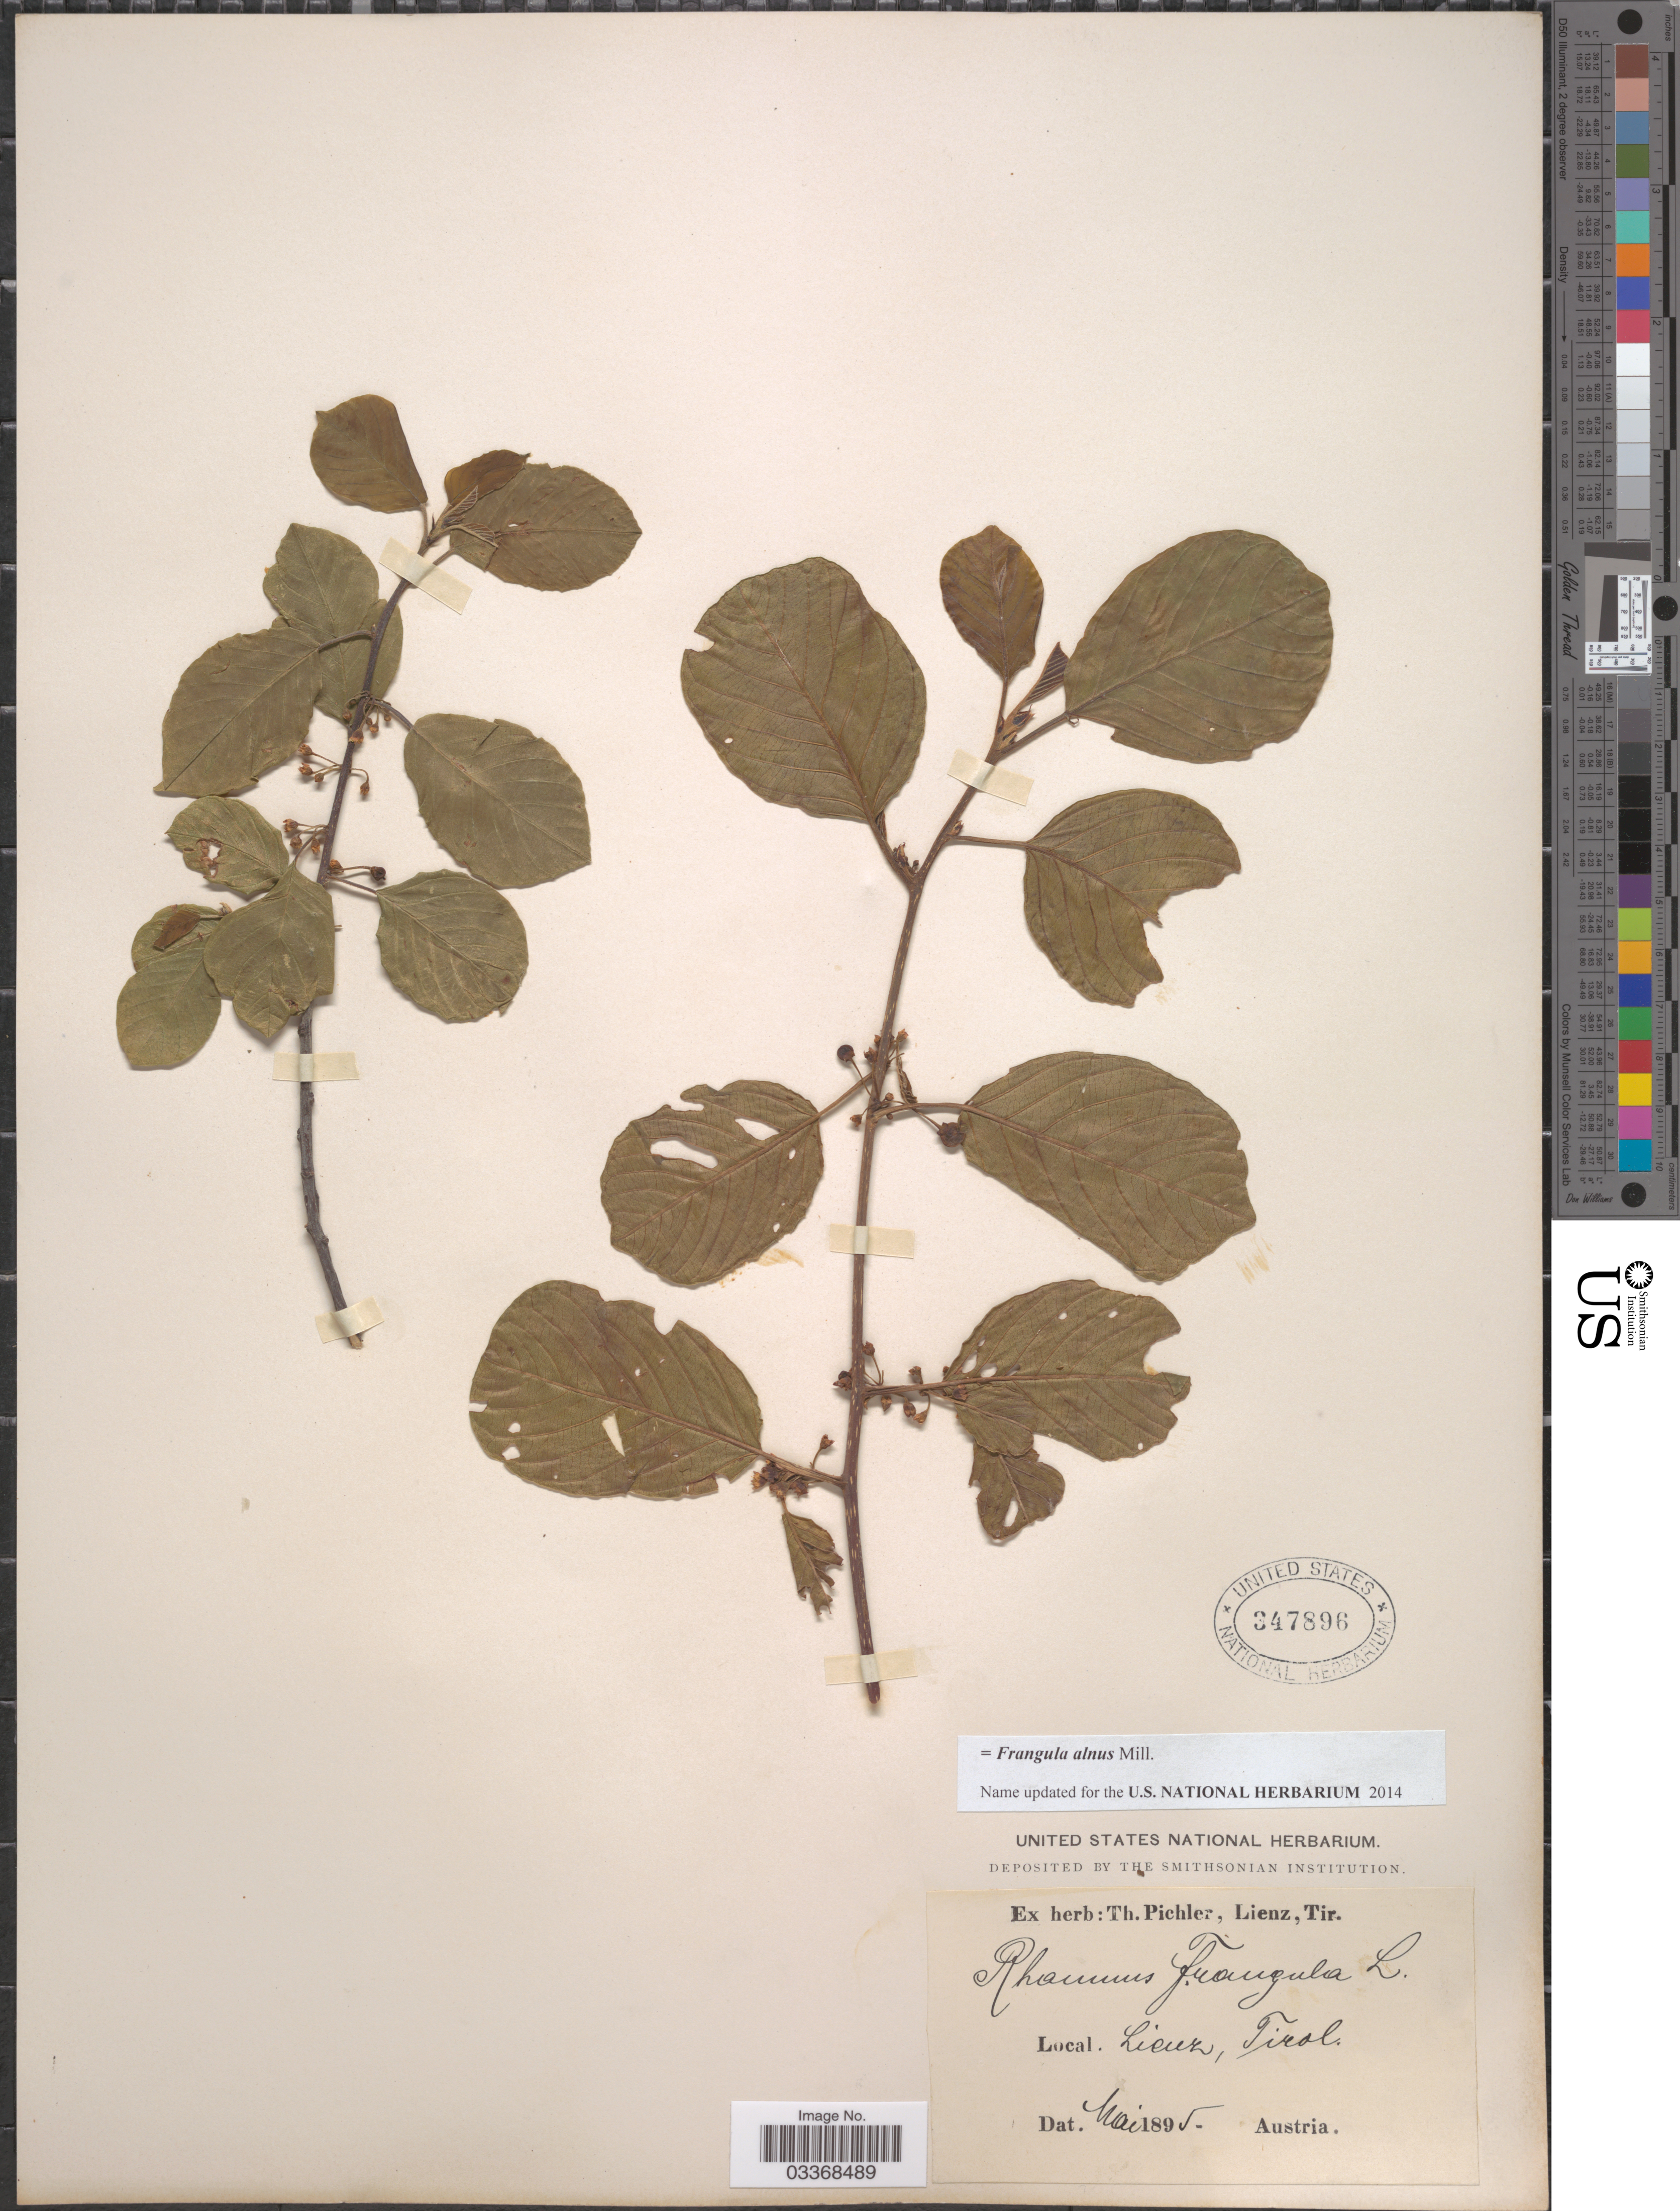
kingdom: Plantae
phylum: Tracheophyta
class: Magnoliopsida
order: Rosales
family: Rhamnaceae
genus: Frangula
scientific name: Frangula alnus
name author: Mill.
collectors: ex herb. T. Pichler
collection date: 1895-05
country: Austria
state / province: Tirol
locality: Lienz.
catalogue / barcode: US 347896